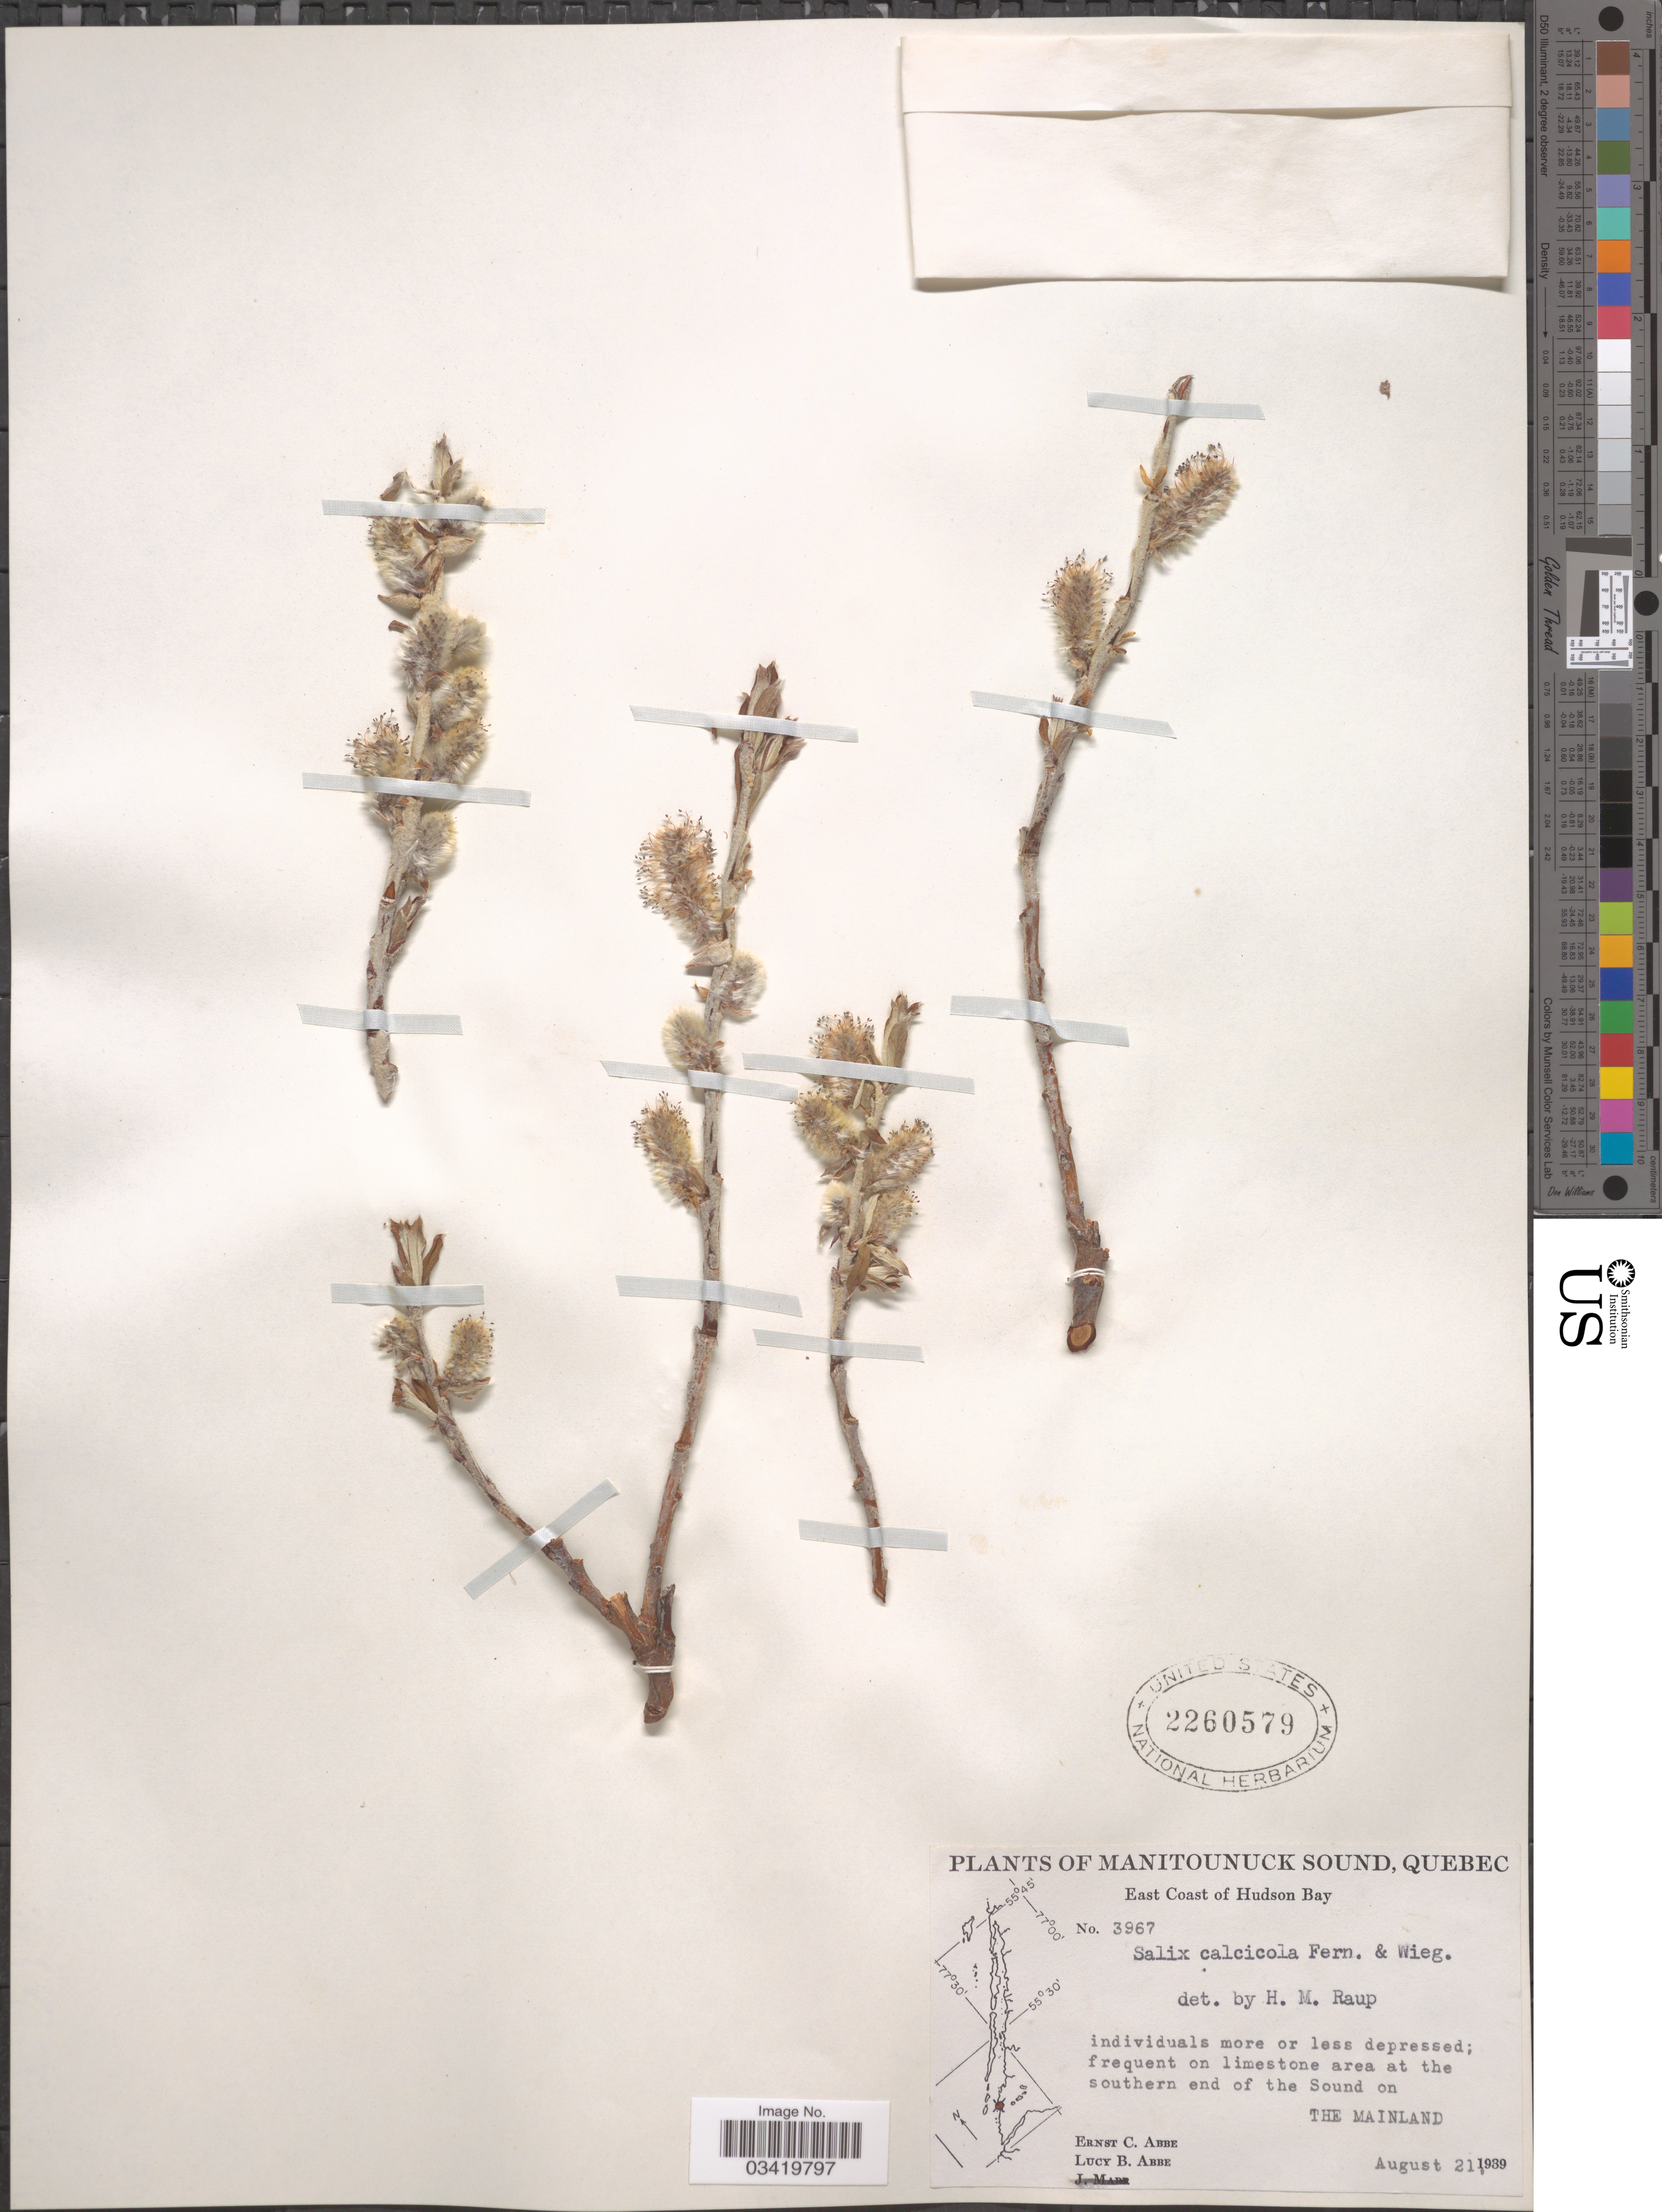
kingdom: Plantae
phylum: Tracheophyta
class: Magnoliopsida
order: Malpighiales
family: Salicaceae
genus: Salix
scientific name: Salix calcicola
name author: Fernald & Wiegand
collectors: E. C. Abbe & L. B. Abbe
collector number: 3967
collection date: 1939-08-21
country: Canada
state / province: Quebec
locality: Manitounuck Sound. East Coast of Hudson Bay. On limestone area at the southern end of the Sound on The Mainland.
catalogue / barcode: US 2260579